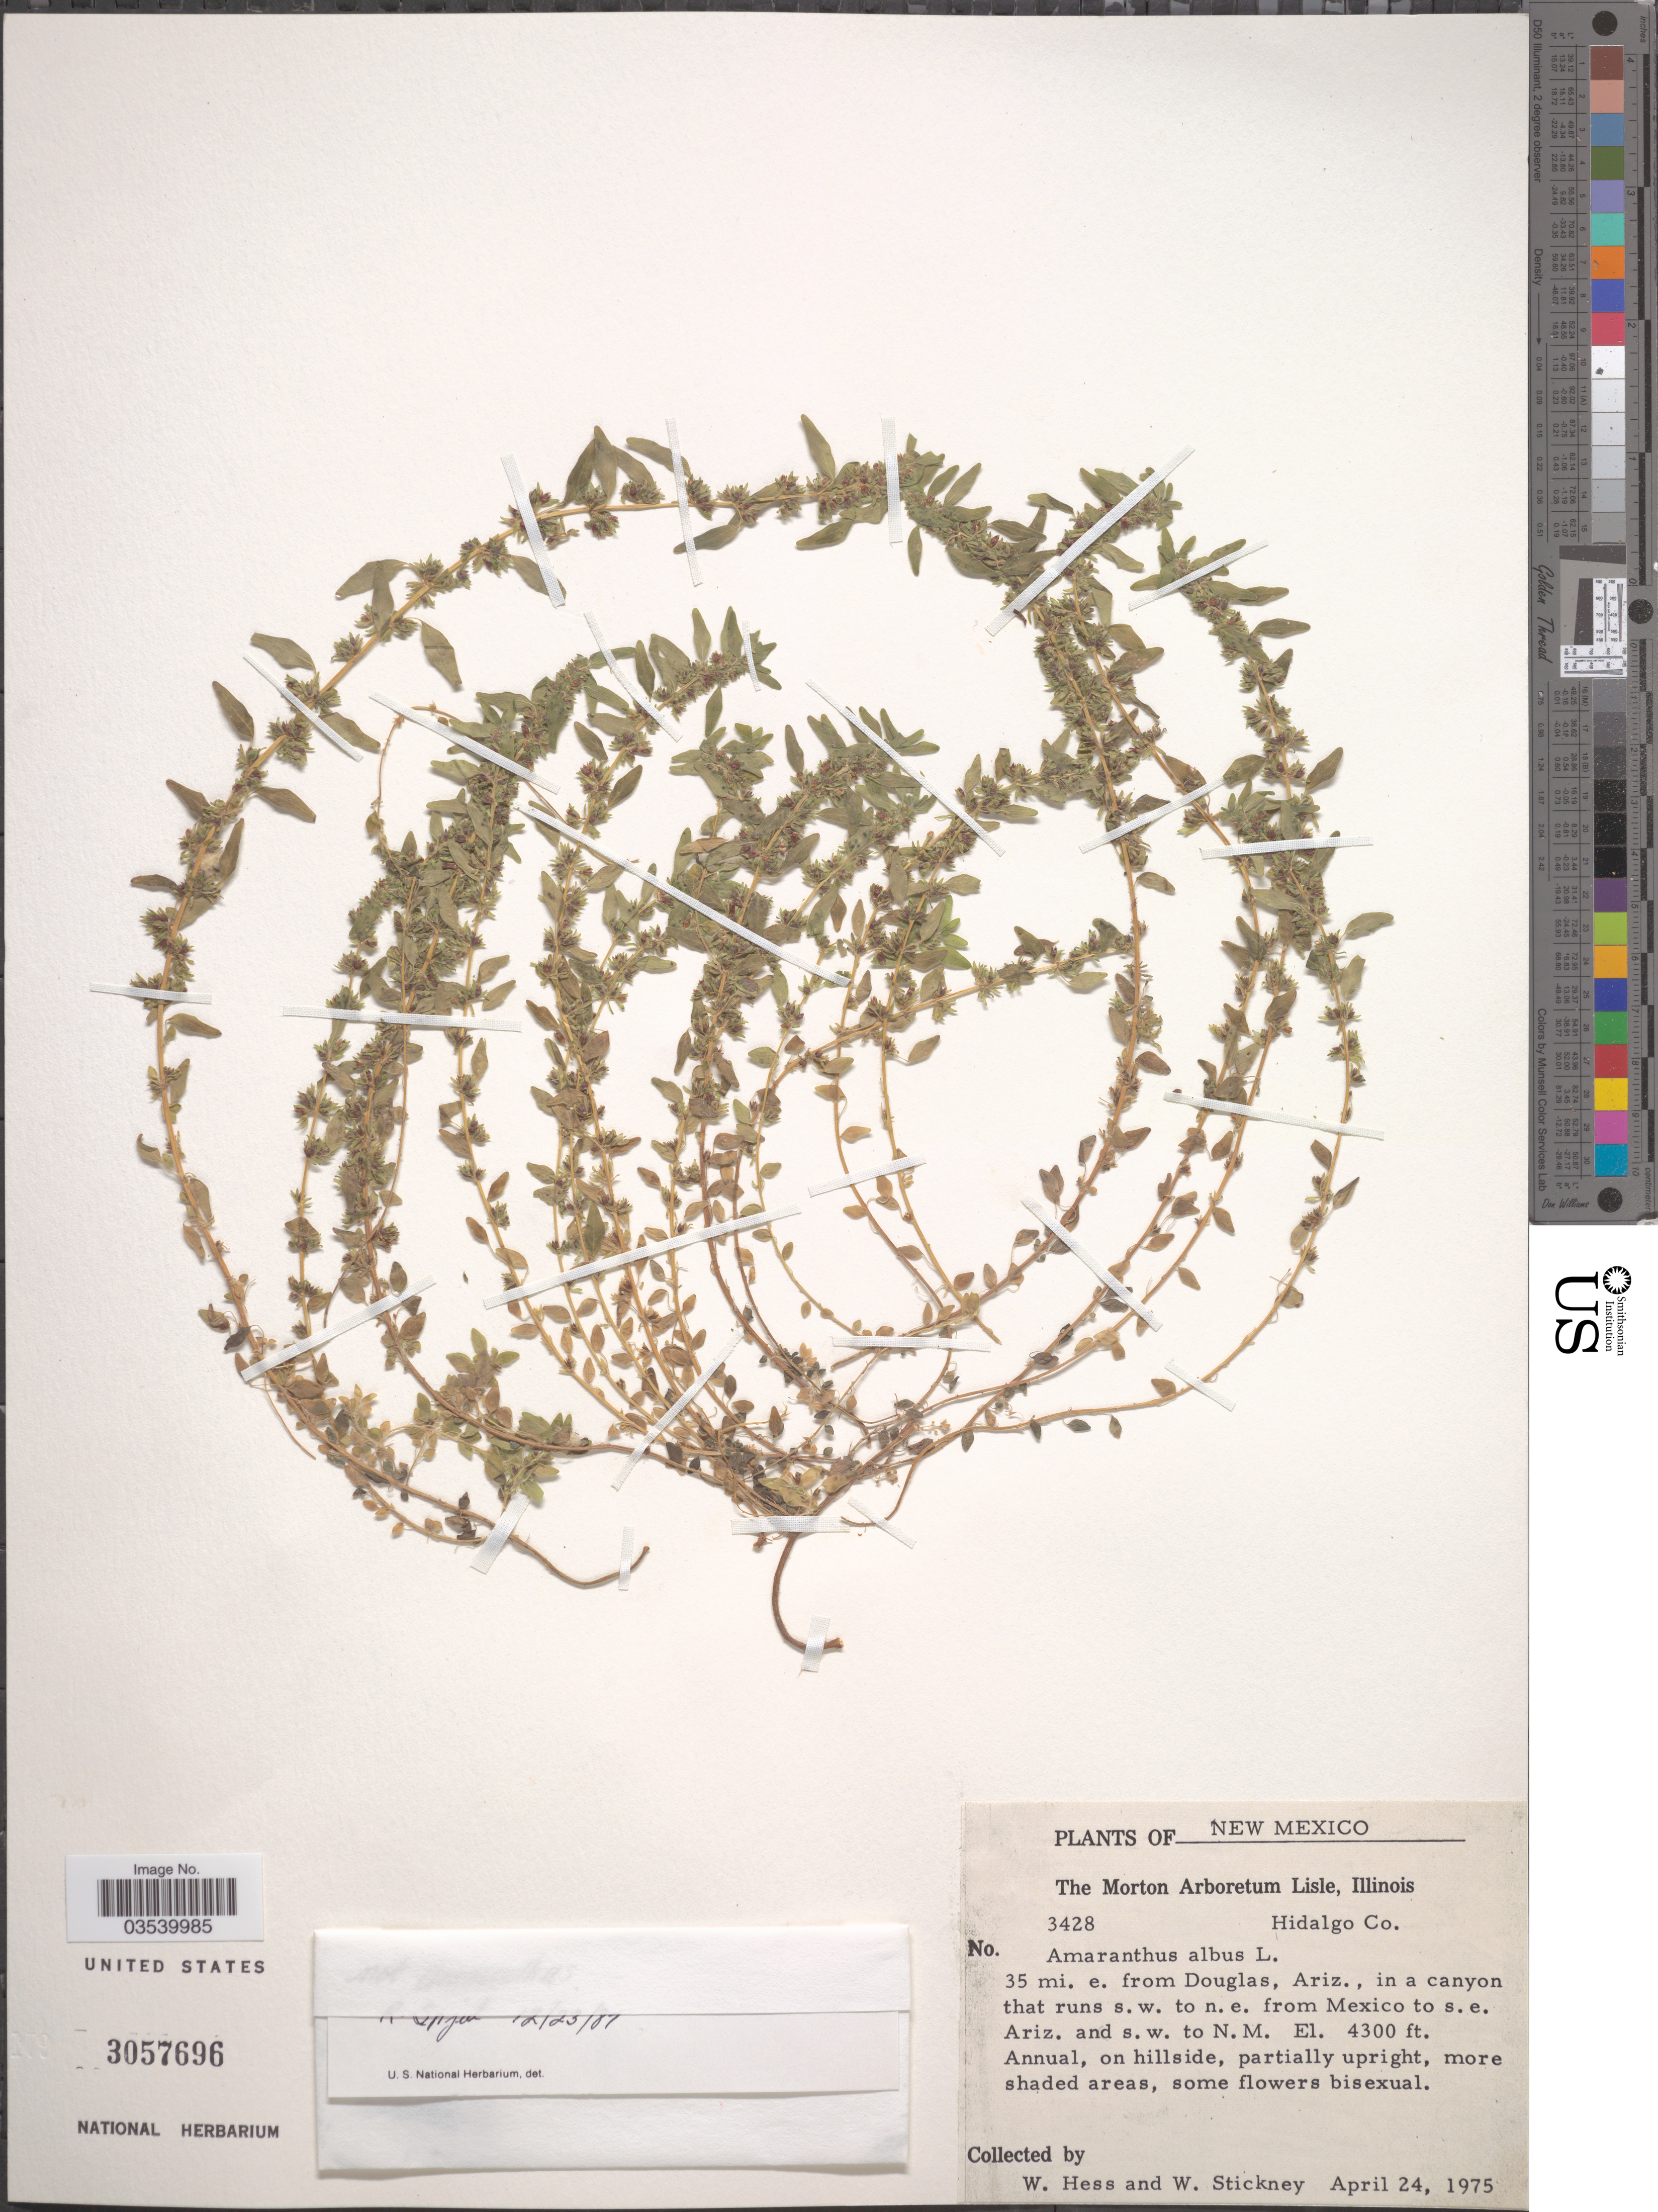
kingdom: Plantae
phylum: Tracheophyta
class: Magnoliopsida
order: Caryophyllales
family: Amaranthaceae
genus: Amaranthus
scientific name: Amaranthus albus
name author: L.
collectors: W. Hess & W. Stickney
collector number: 3428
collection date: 1975-04-24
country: United States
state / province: New Mexico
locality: Hidalgo Co. 35 mi. e. from Douglas, Ariz., in a canyon that runs s.w. to n.e. from Mexico to s.e. Ariz. and s.w. to N.M.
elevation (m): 1311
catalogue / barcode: US 3057696